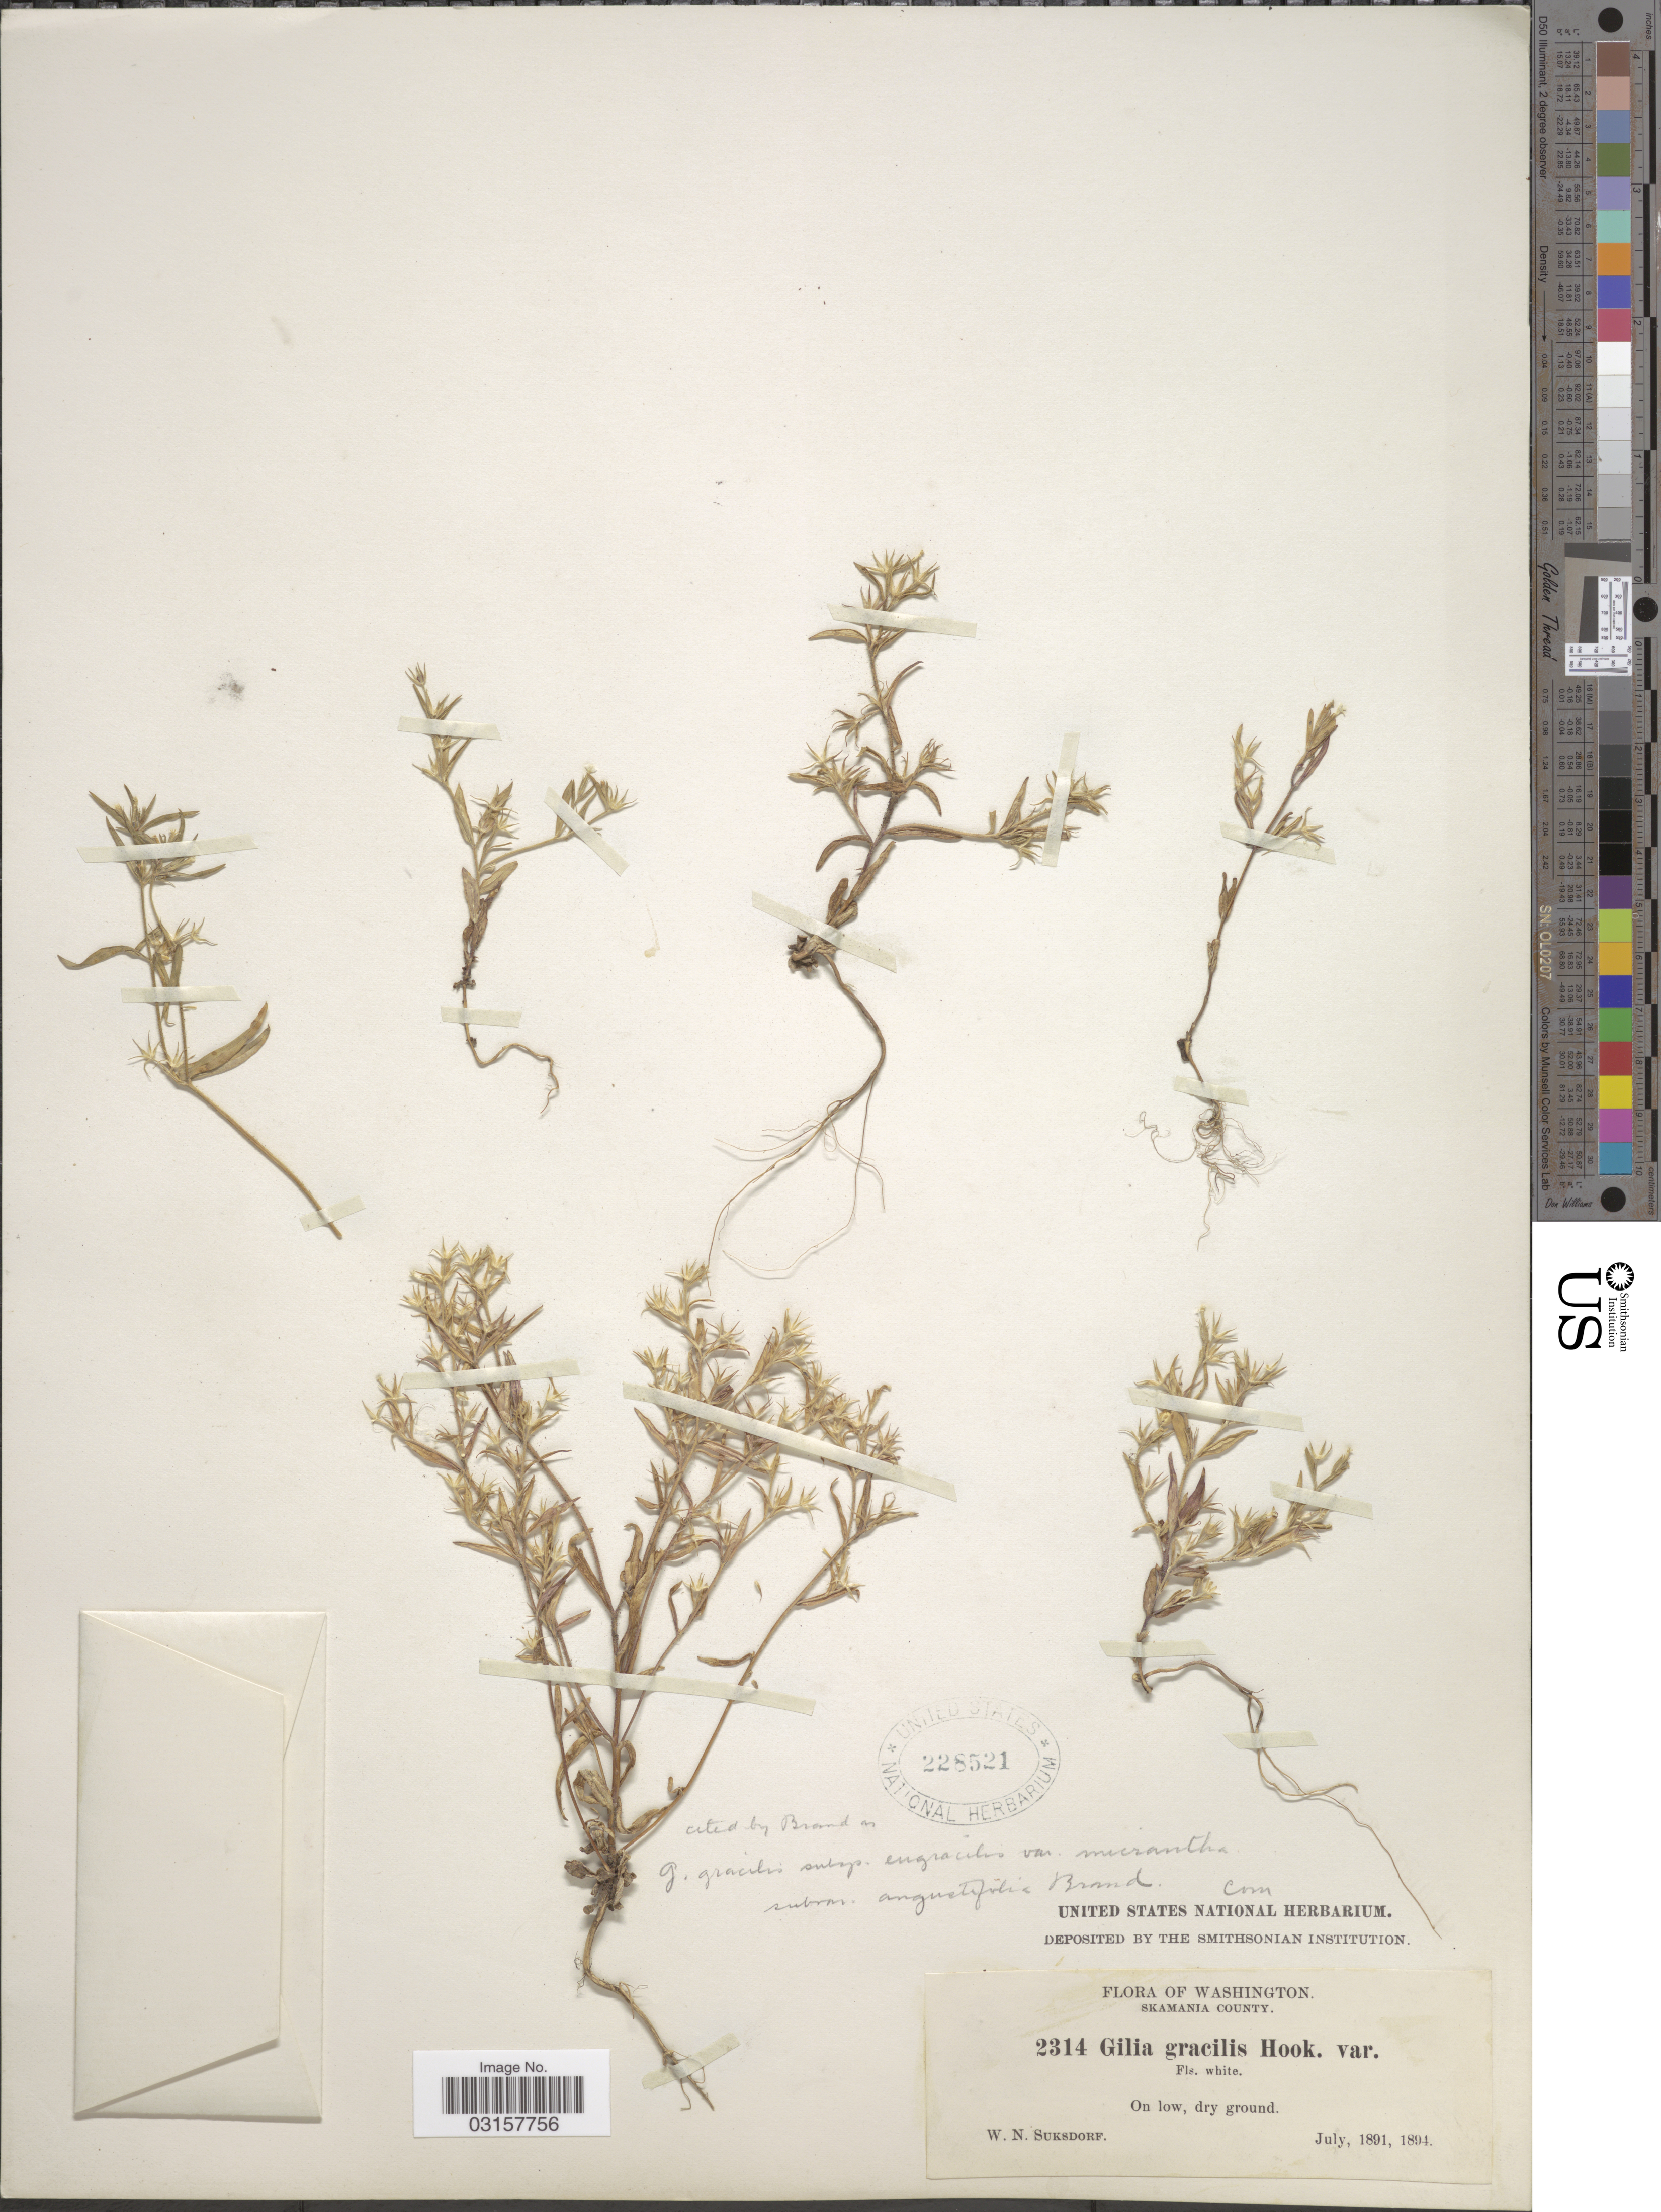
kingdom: Plantae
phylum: Tracheophyta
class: Magnoliopsida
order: Ericales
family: Polemoniaceae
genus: Microsteris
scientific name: Microsteris gracilis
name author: (Hook.) Greene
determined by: (US) Smithsonian Institution - National Museum of Natural History - Department of Botany (UNITED STATES)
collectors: W. N. Suksdorf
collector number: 2314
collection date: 1891-07/1894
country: United States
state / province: Washington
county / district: Skamania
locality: Skamania County.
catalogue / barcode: US 228521